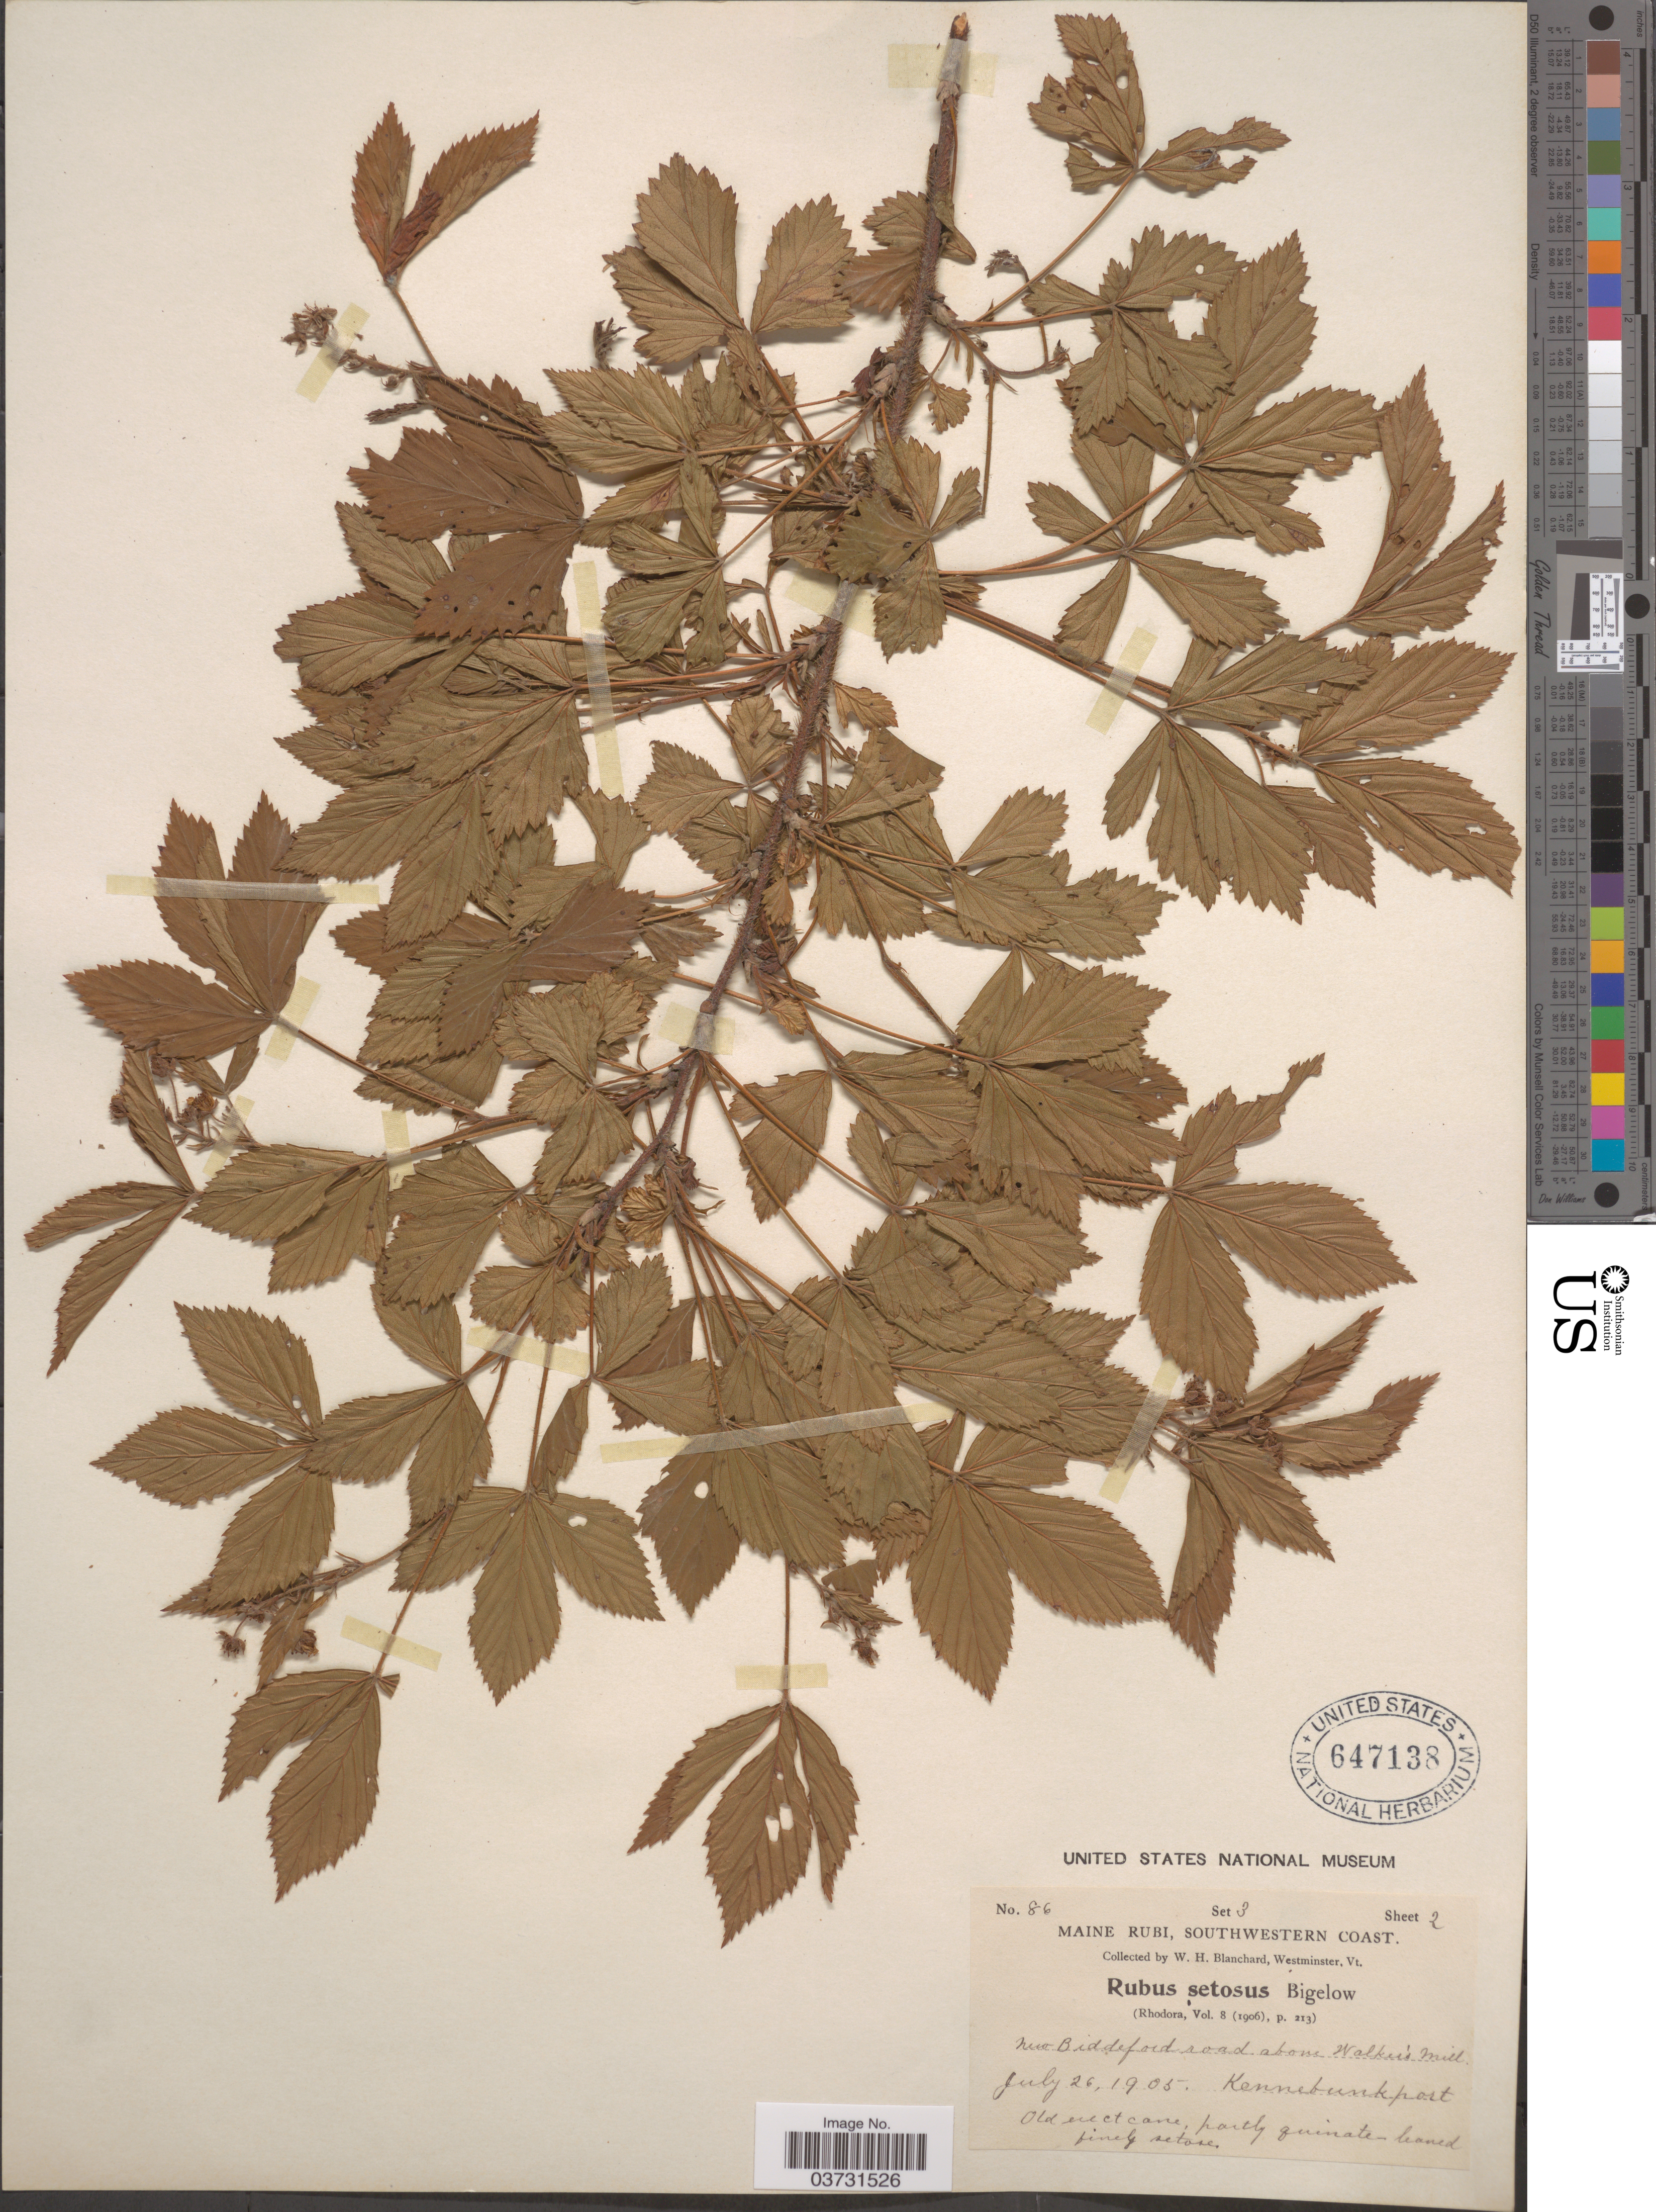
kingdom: Plantae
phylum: Tracheophyta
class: Magnoliopsida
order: Rosales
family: Rosaceae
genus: Rubus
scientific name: Rubus nigricans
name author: Rydb. in Britton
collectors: W. H. Blanchard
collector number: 86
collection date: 1905-07-26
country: United States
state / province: Maine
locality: Southwestern Coast. Biddeford road above Walker's Mill. Kennebunkport.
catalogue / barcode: US 647138